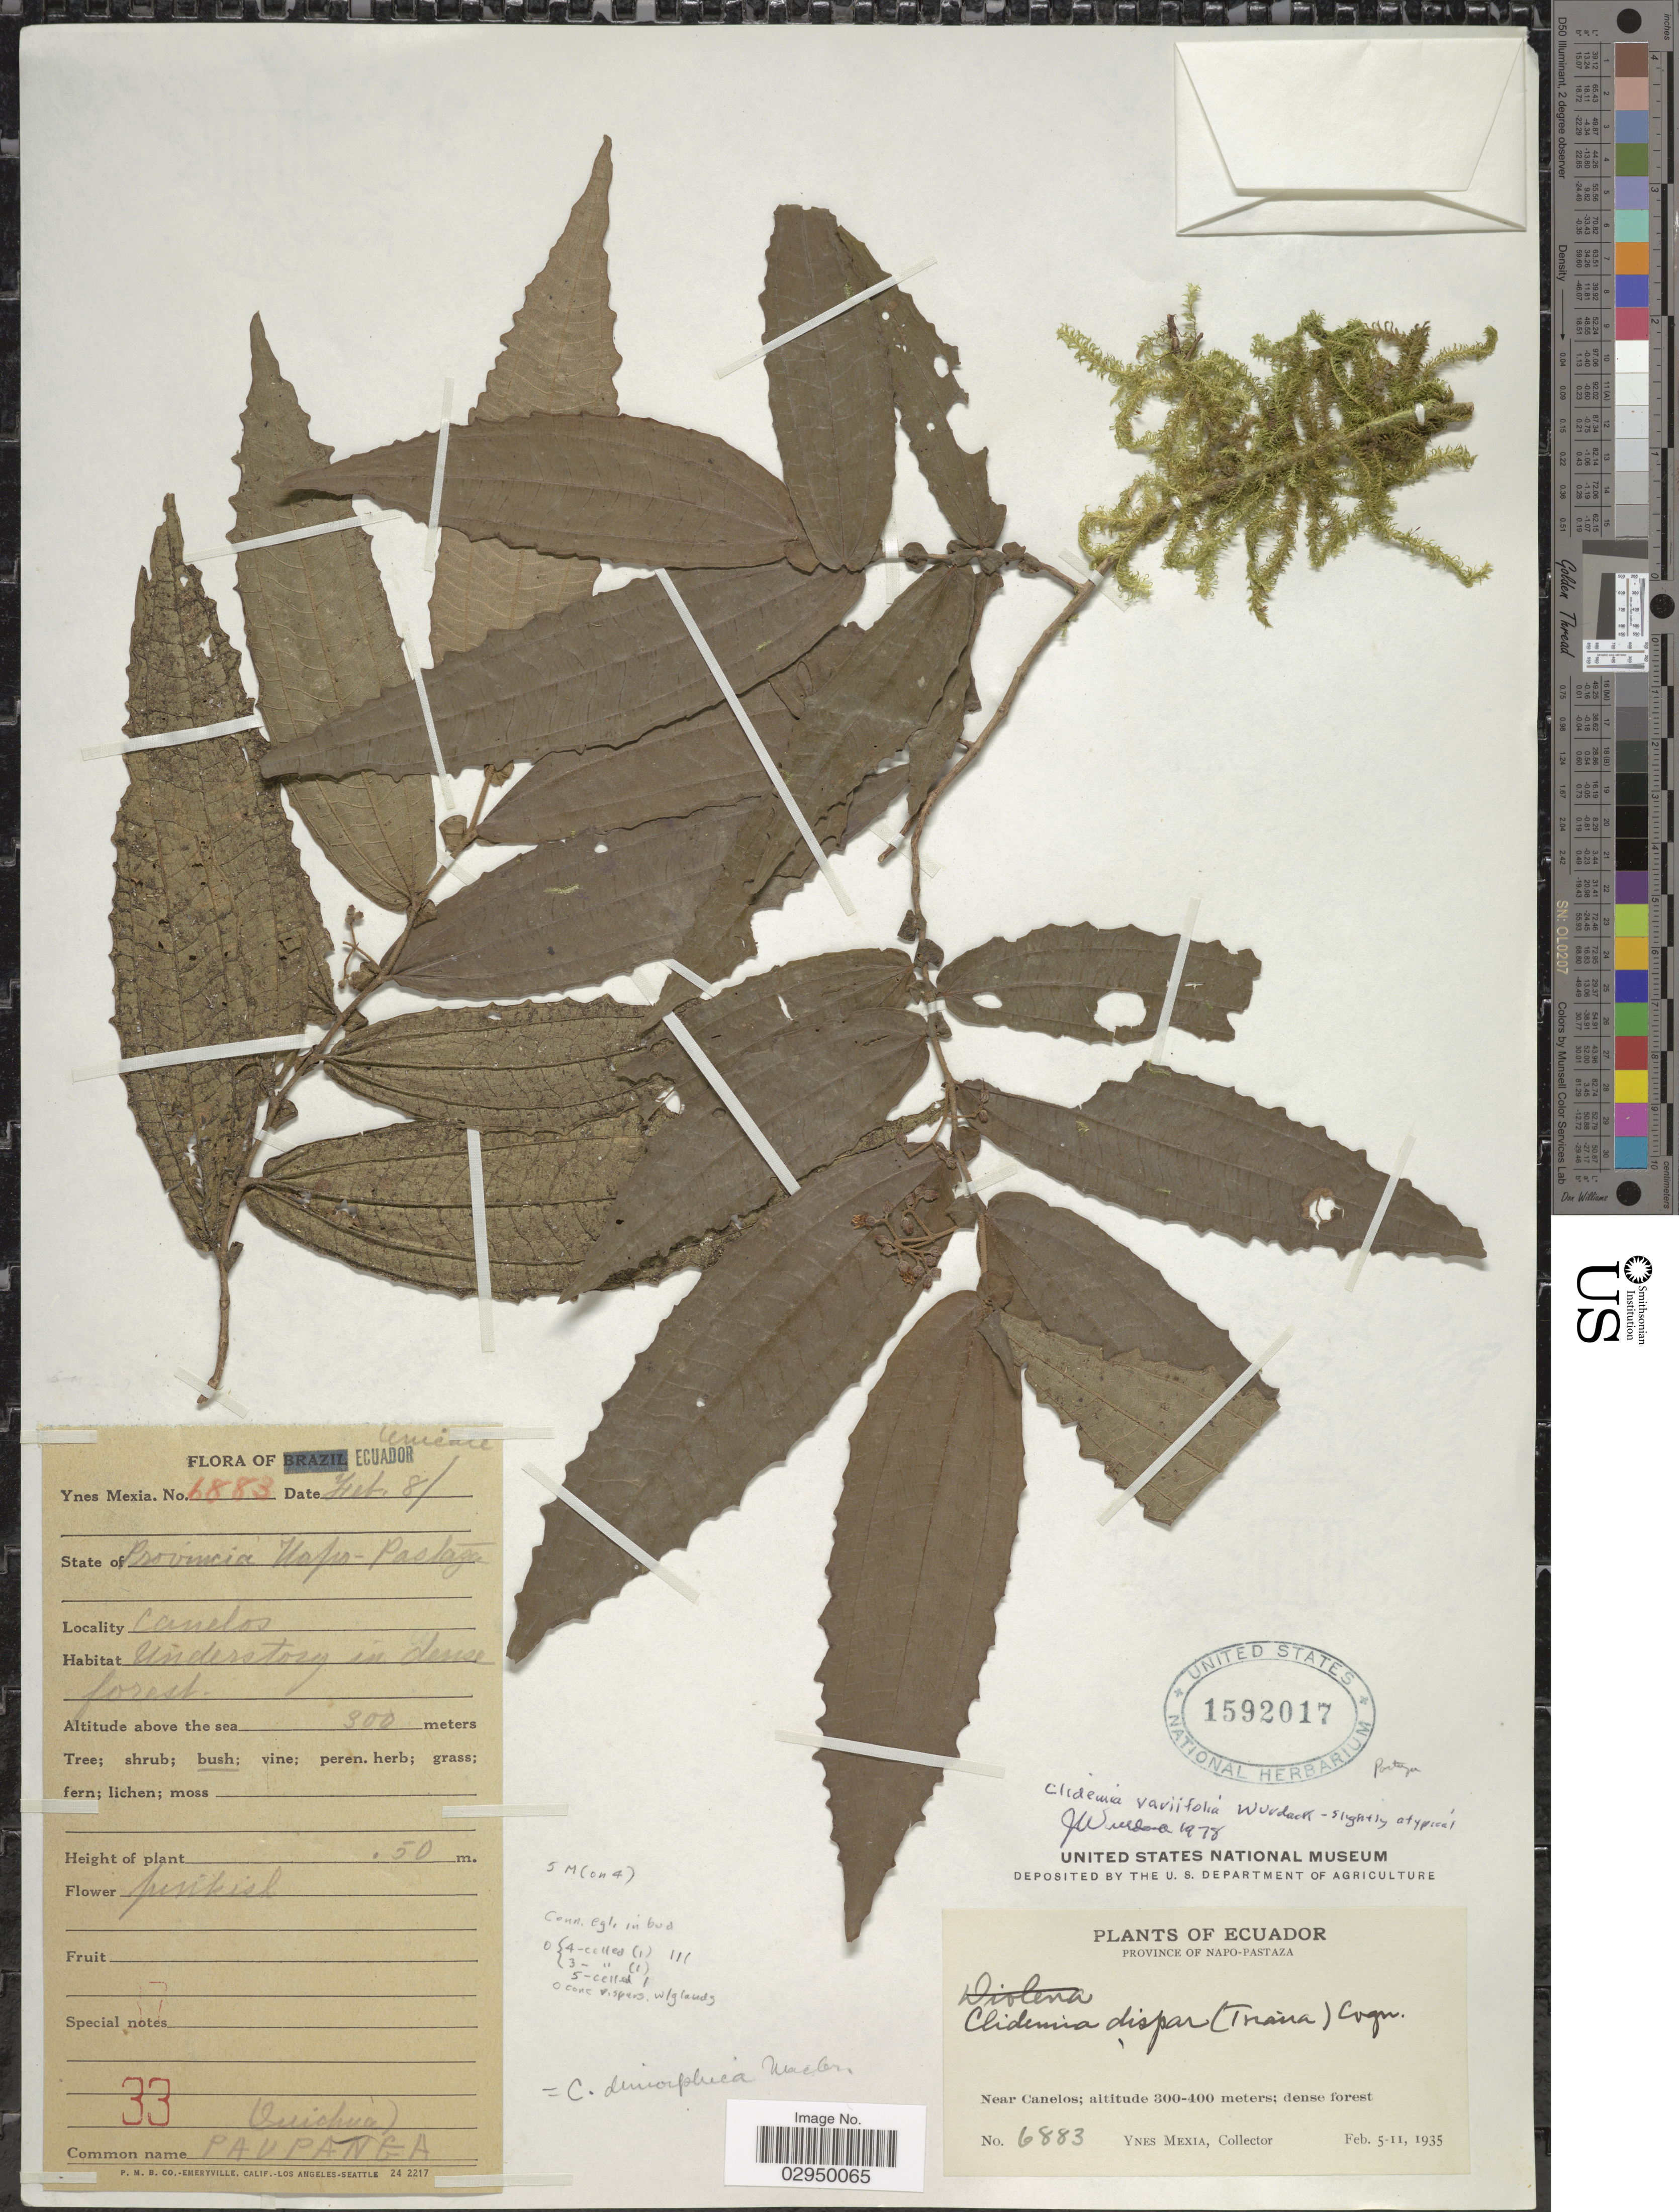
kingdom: Plantae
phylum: Tracheophyta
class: Magnoliopsida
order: Myrtales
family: Melastomataceae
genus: Clidemia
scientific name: Clidemia variifolia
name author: Wurdack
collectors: Y. Mexia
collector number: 6883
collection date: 1935-02-08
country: Ecuador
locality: Province of Napo-Pastaza. Near Canelos.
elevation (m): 300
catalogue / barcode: US 1592017